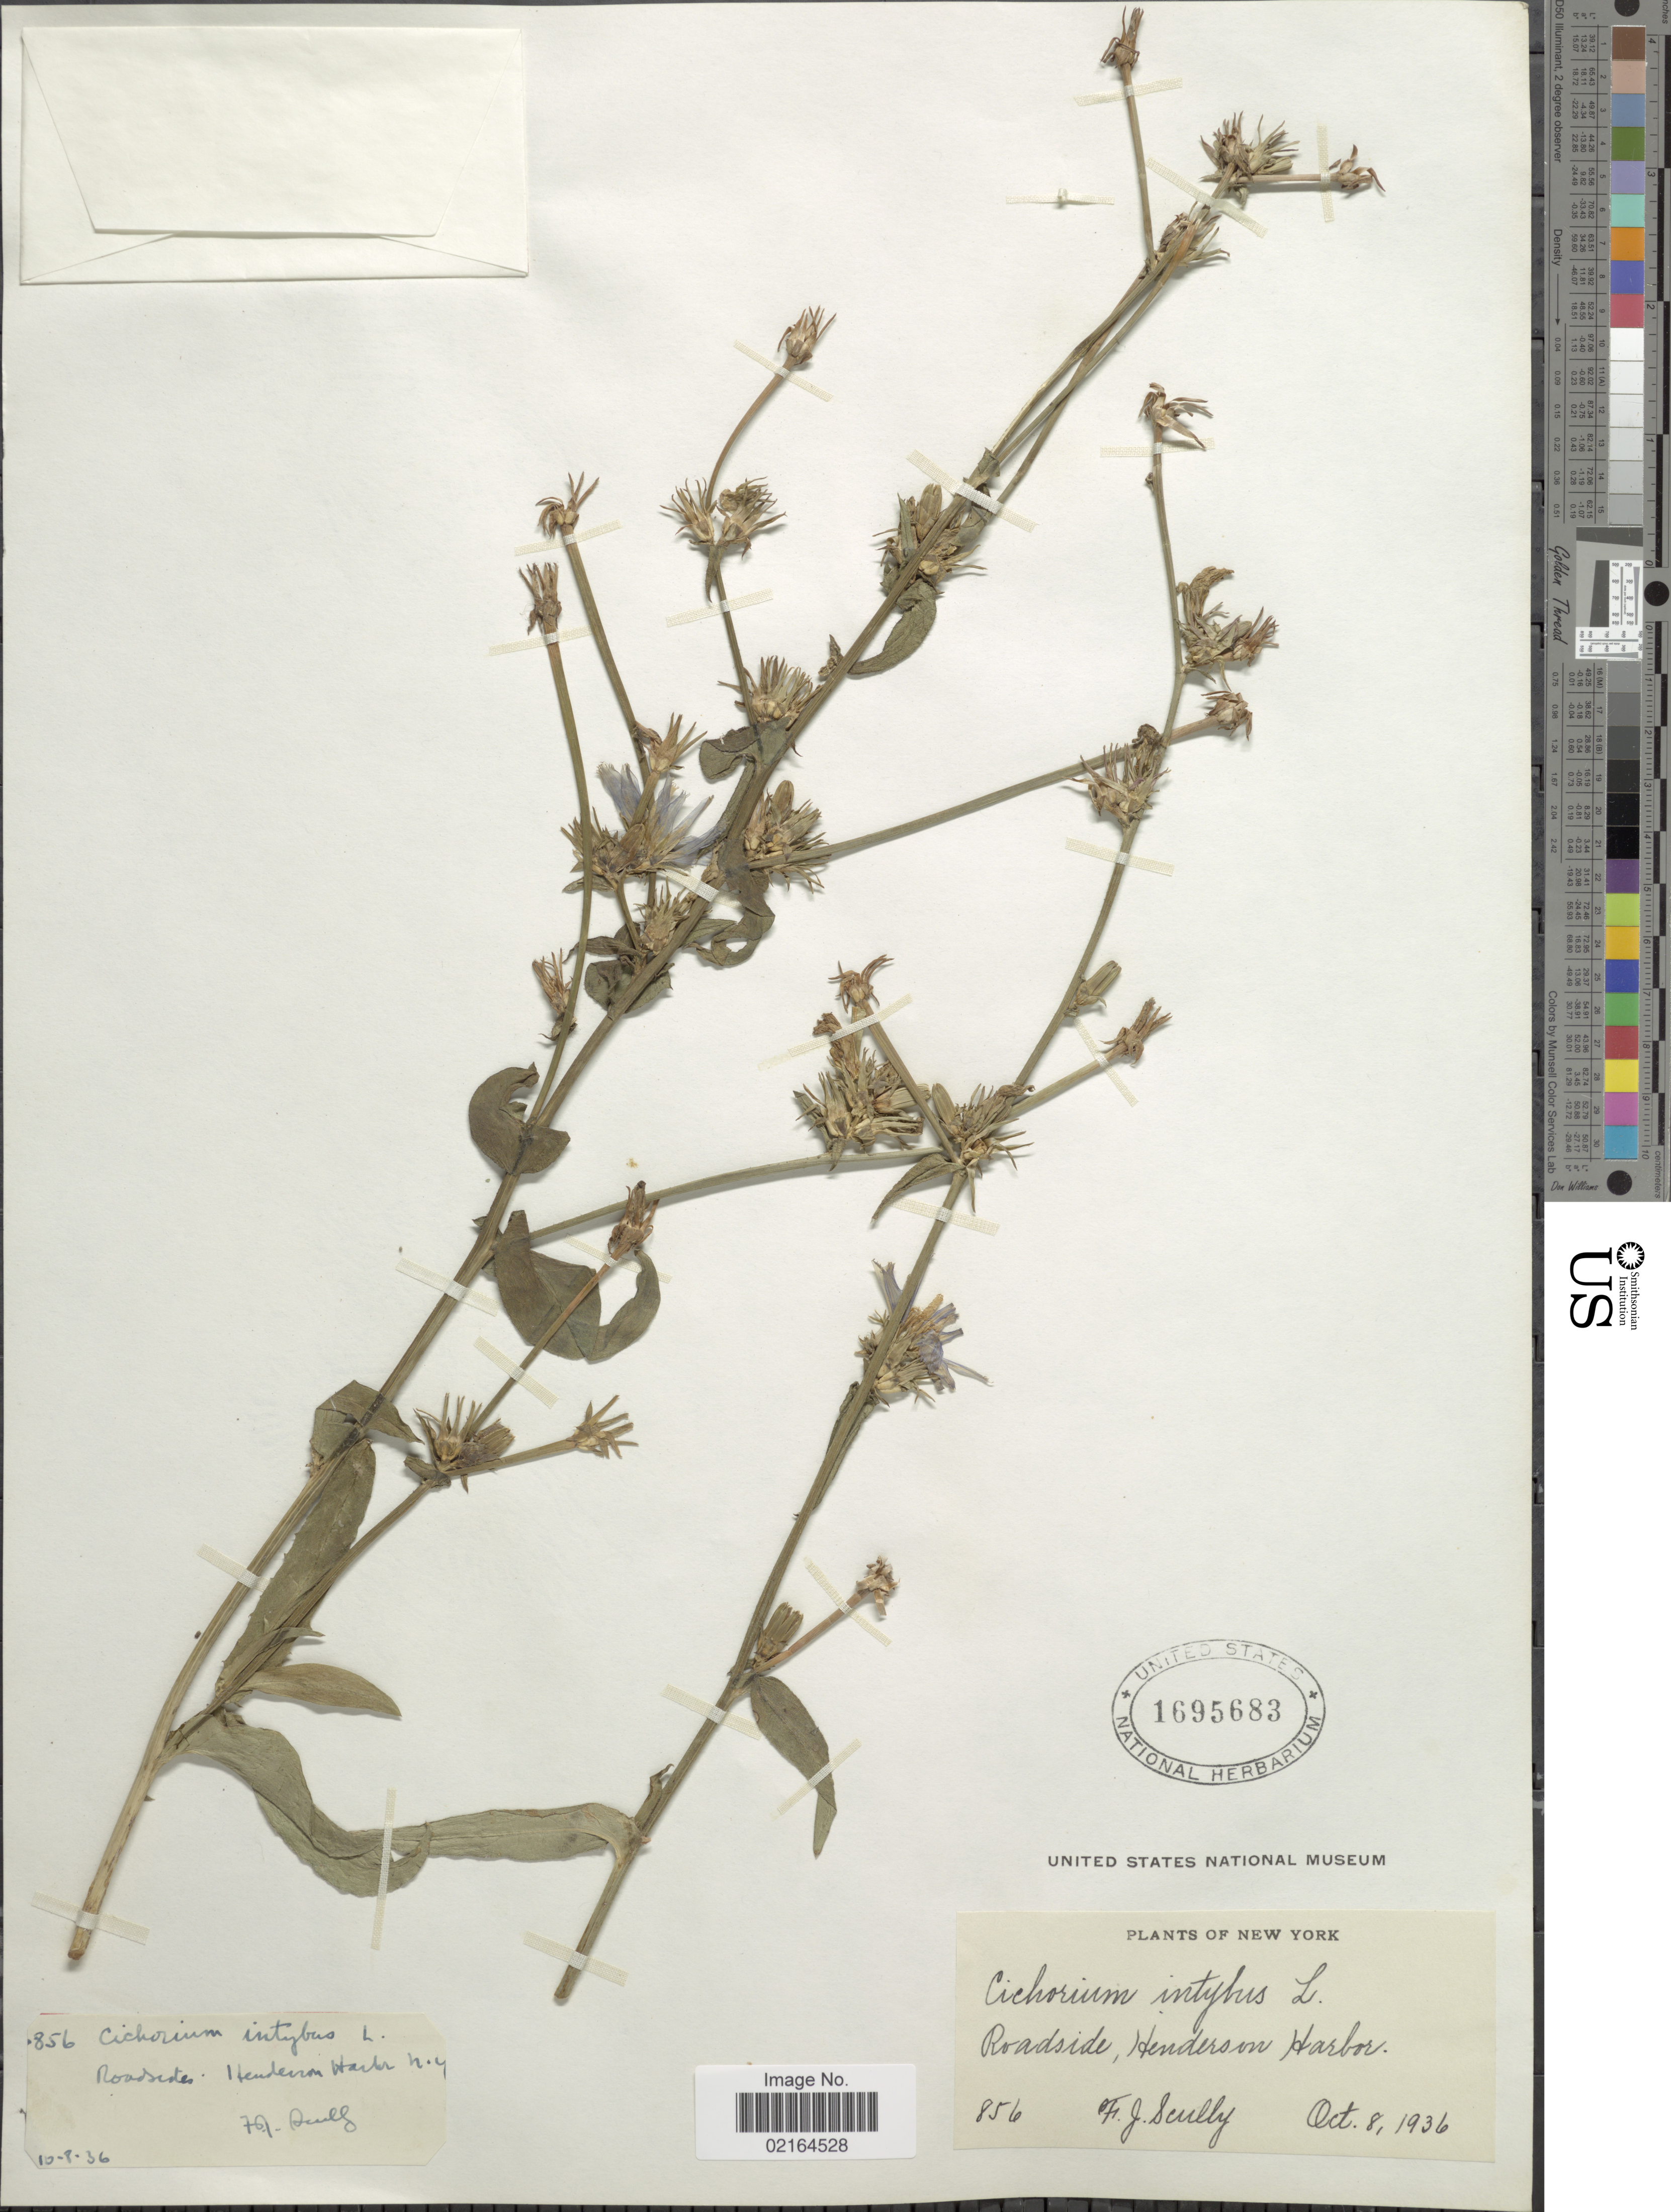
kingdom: Plantae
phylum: Tracheophyta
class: Magnoliopsida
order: Asterales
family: Asteraceae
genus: Cichorium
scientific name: Cichorium intybus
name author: L.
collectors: F. Scully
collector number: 856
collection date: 1936-10-08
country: United States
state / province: New York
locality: Roadside, Henderson Harbor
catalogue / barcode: US 1695683